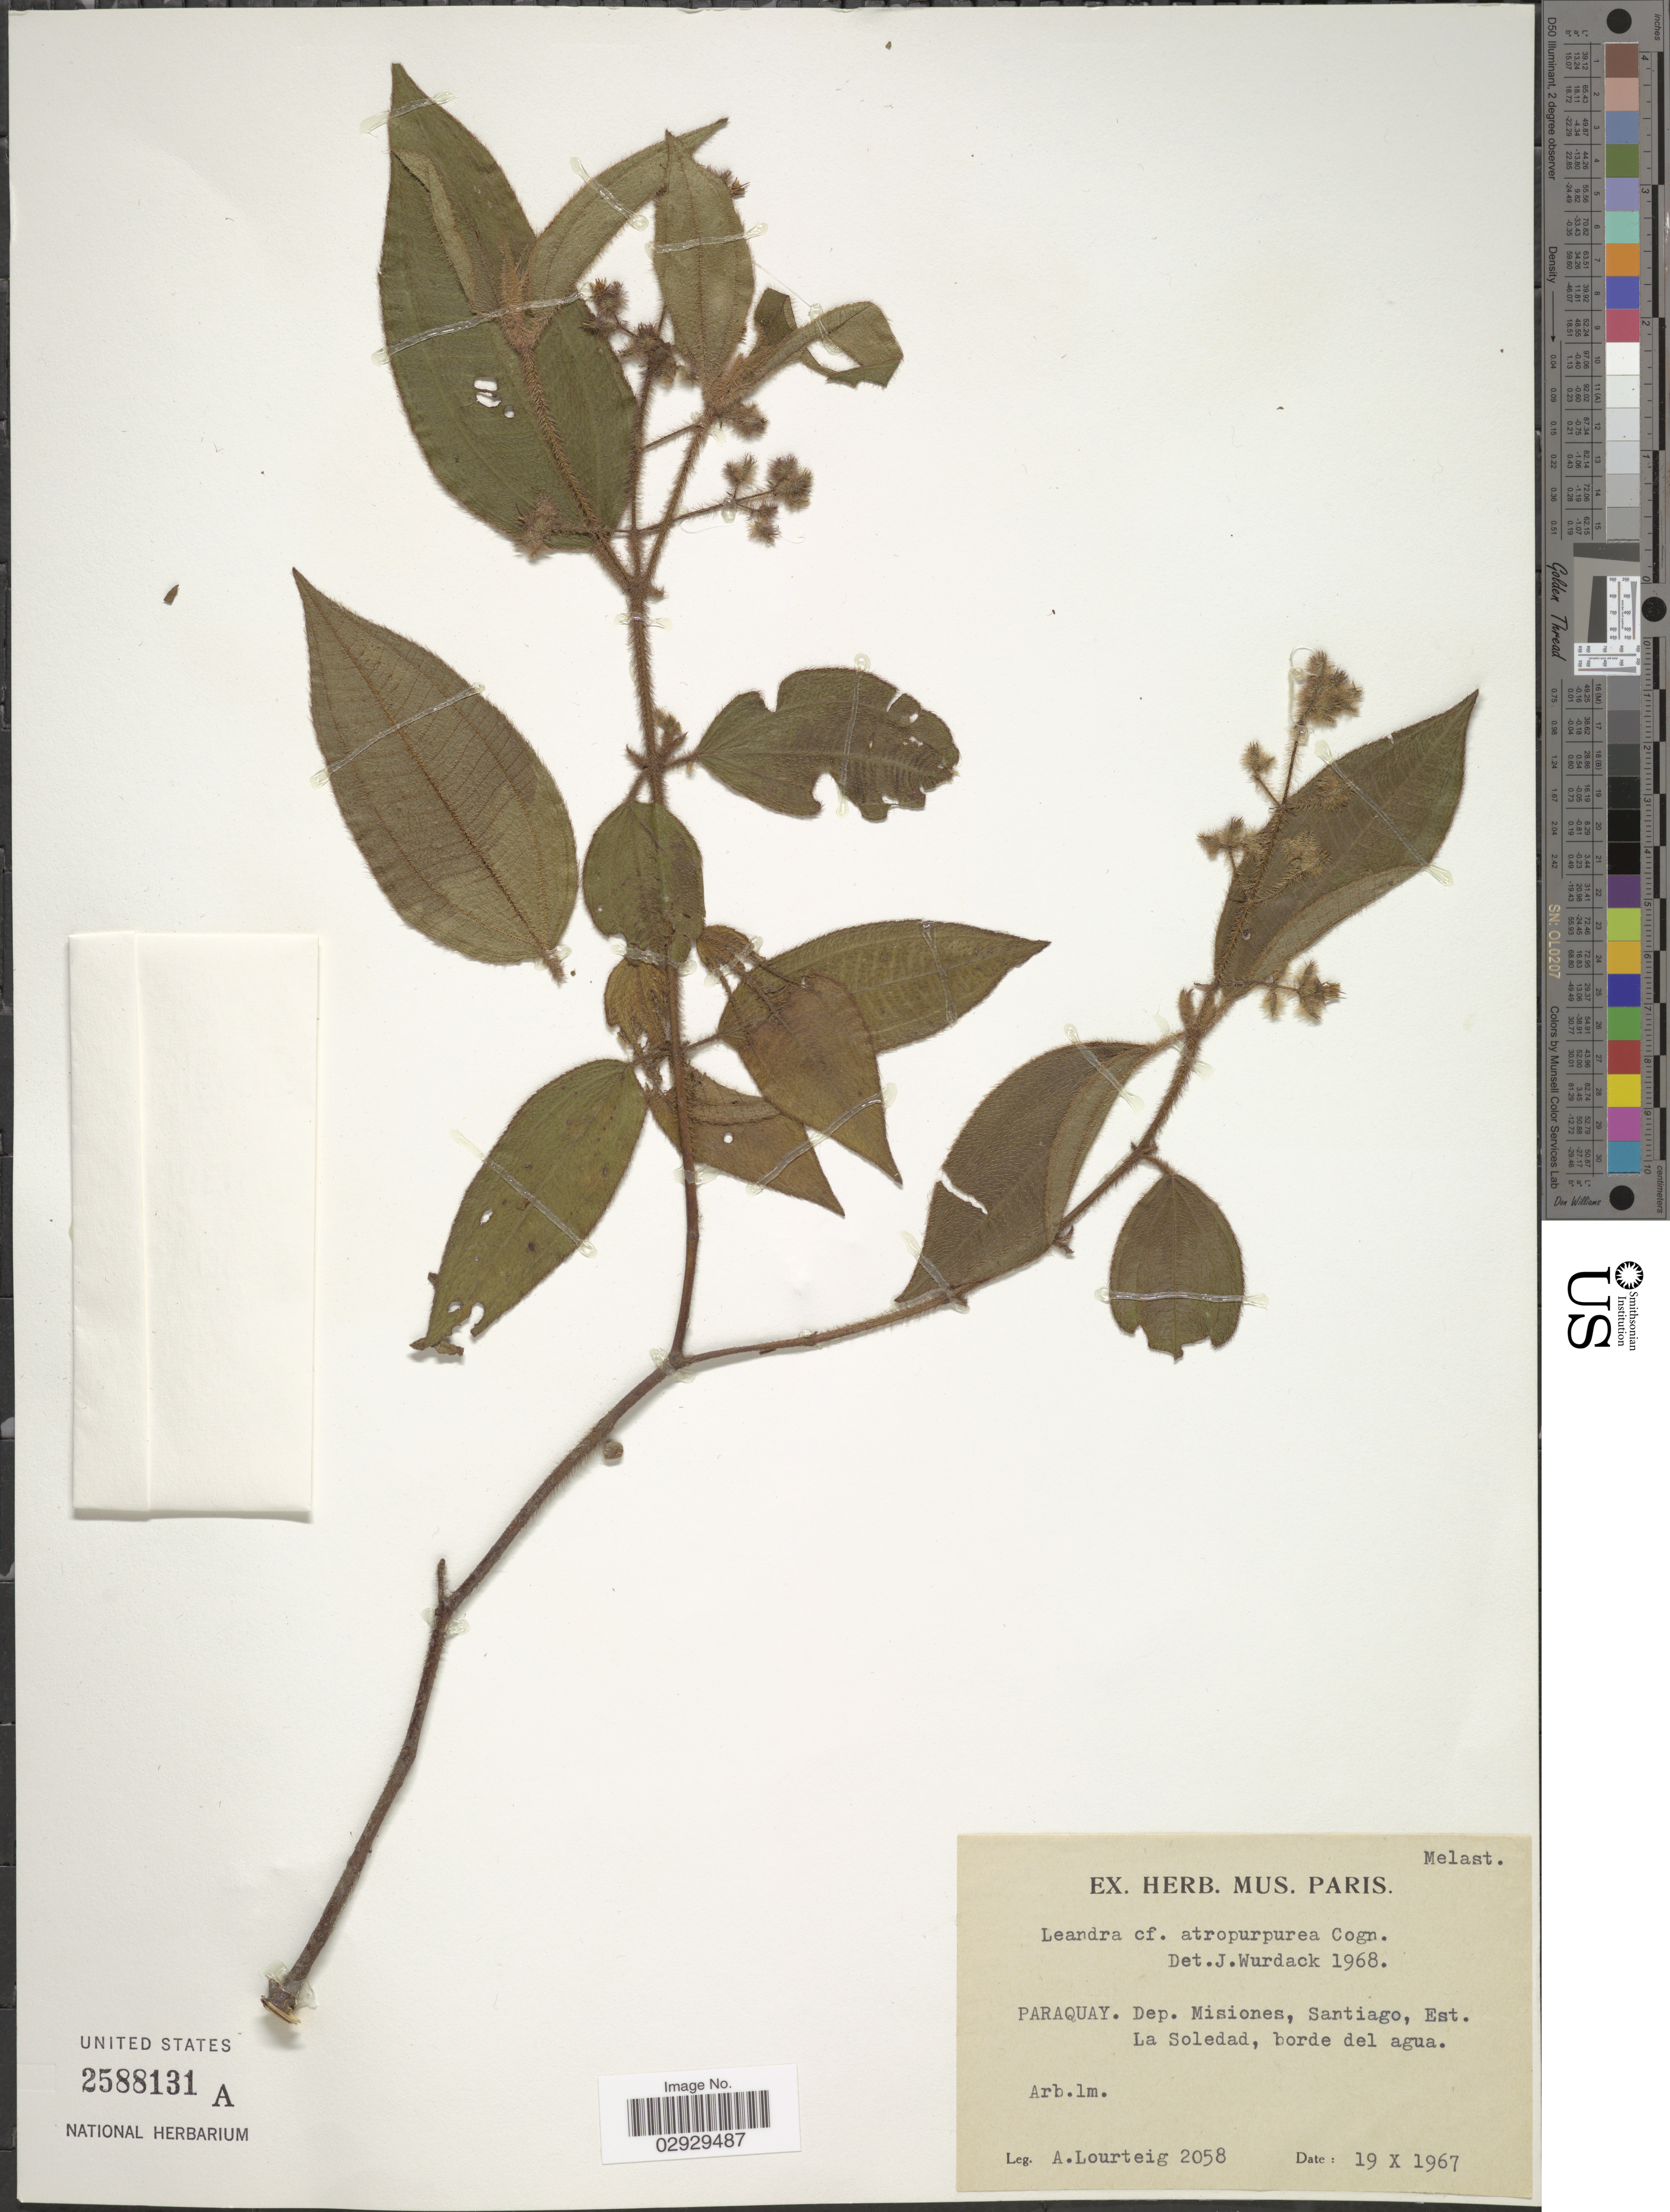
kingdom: Plantae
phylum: Tracheophyta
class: Magnoliopsida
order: Myrtales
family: Melastomataceae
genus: Leandra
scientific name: Leandra atropurpurea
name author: Cogn.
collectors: A. Lourteig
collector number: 2058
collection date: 1967-10-19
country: Paraguay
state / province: Misiones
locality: Dep. Misiones, Santiago, Est. La Soledad, borde del agua.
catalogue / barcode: US 2588131A